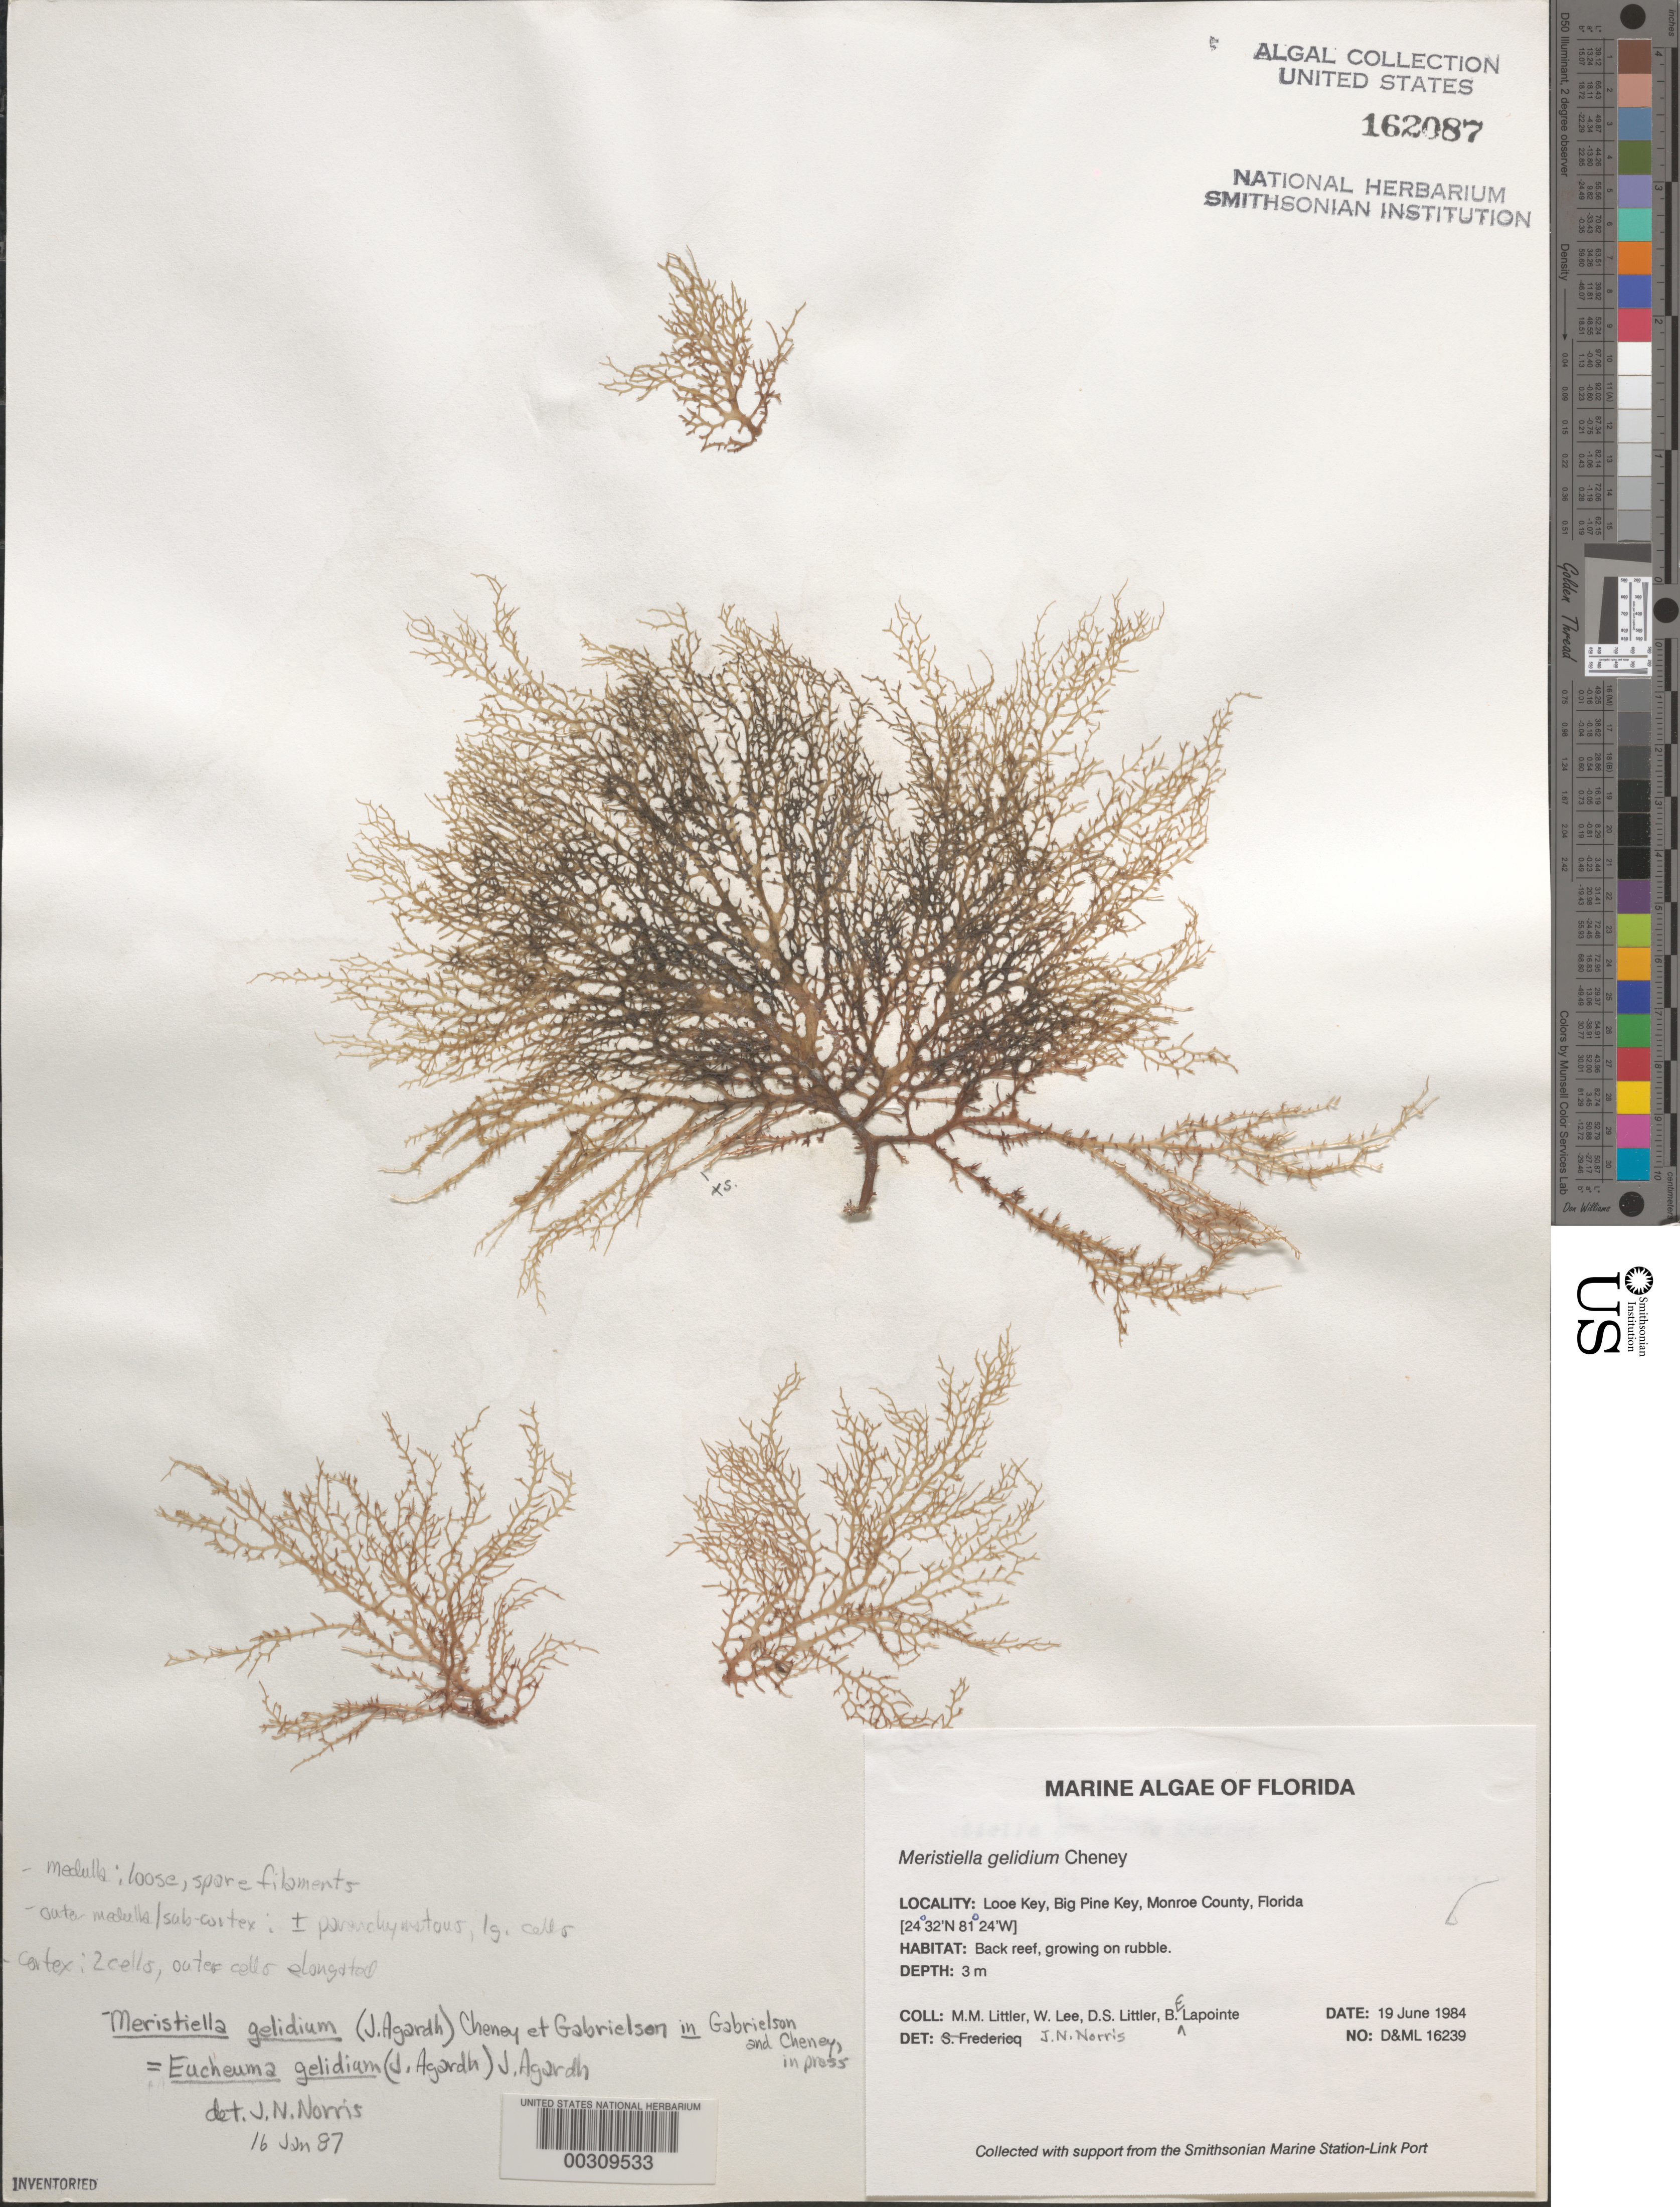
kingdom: Plantae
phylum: Rhodophyta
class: Florideophyceae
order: Gigartinales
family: Solieriaceae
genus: Meristotheca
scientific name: Meristotheca gelidium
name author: (J. Agardh) E.J. Faye & Masuda in E.J. Faye et al.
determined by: Algae name updating Project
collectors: M. M. Littler, W. Lee, D. S. Littler & B. Lapointe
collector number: D&ML 16239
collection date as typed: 19 Jun 1984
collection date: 1984-06-19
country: United States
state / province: Florida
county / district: Monroe County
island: Looe Key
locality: Near Big Pine Key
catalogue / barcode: US 162087